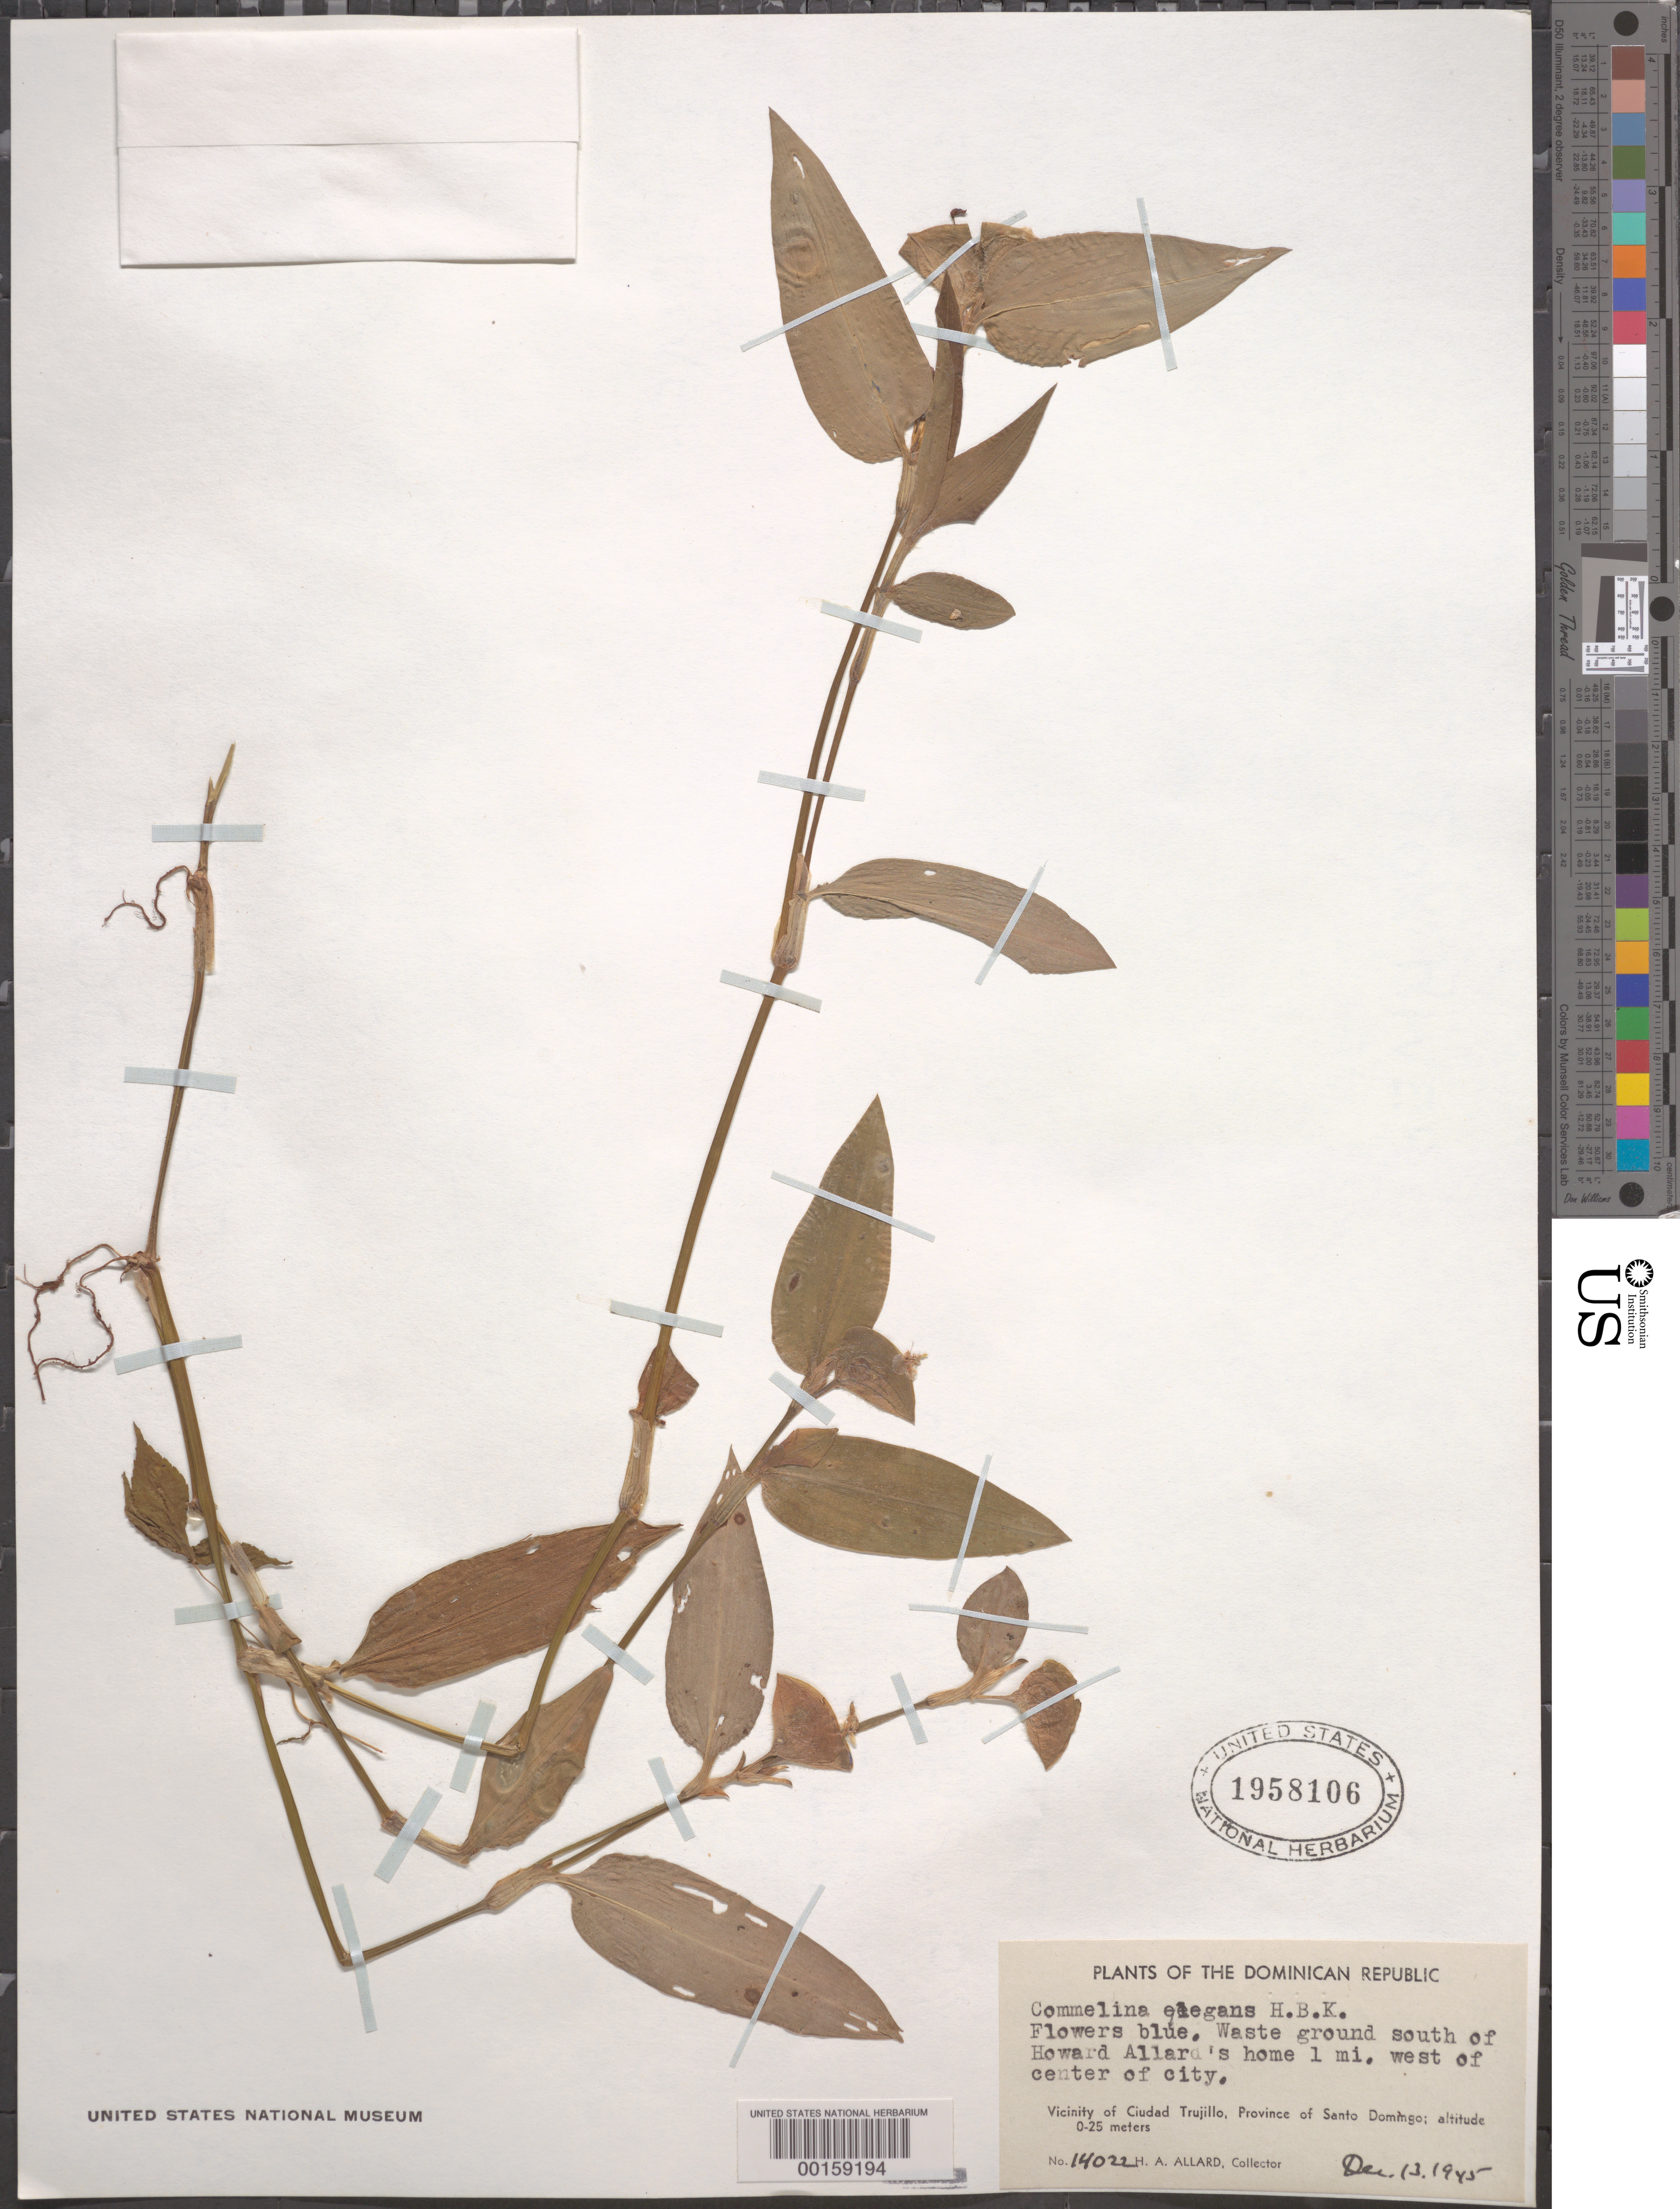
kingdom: Plantae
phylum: Tracheophyta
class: Liliopsida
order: Commelinales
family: Commelinaceae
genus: Commelina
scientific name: Commelina erecta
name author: L.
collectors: H. A. Allard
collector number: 14022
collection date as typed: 13 Dec 1945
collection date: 1945-12-13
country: Dominican Republic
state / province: Distrito Nacional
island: Hispaniola Island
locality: Ciudad trujillo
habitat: Waste ground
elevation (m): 0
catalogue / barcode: US 1958106